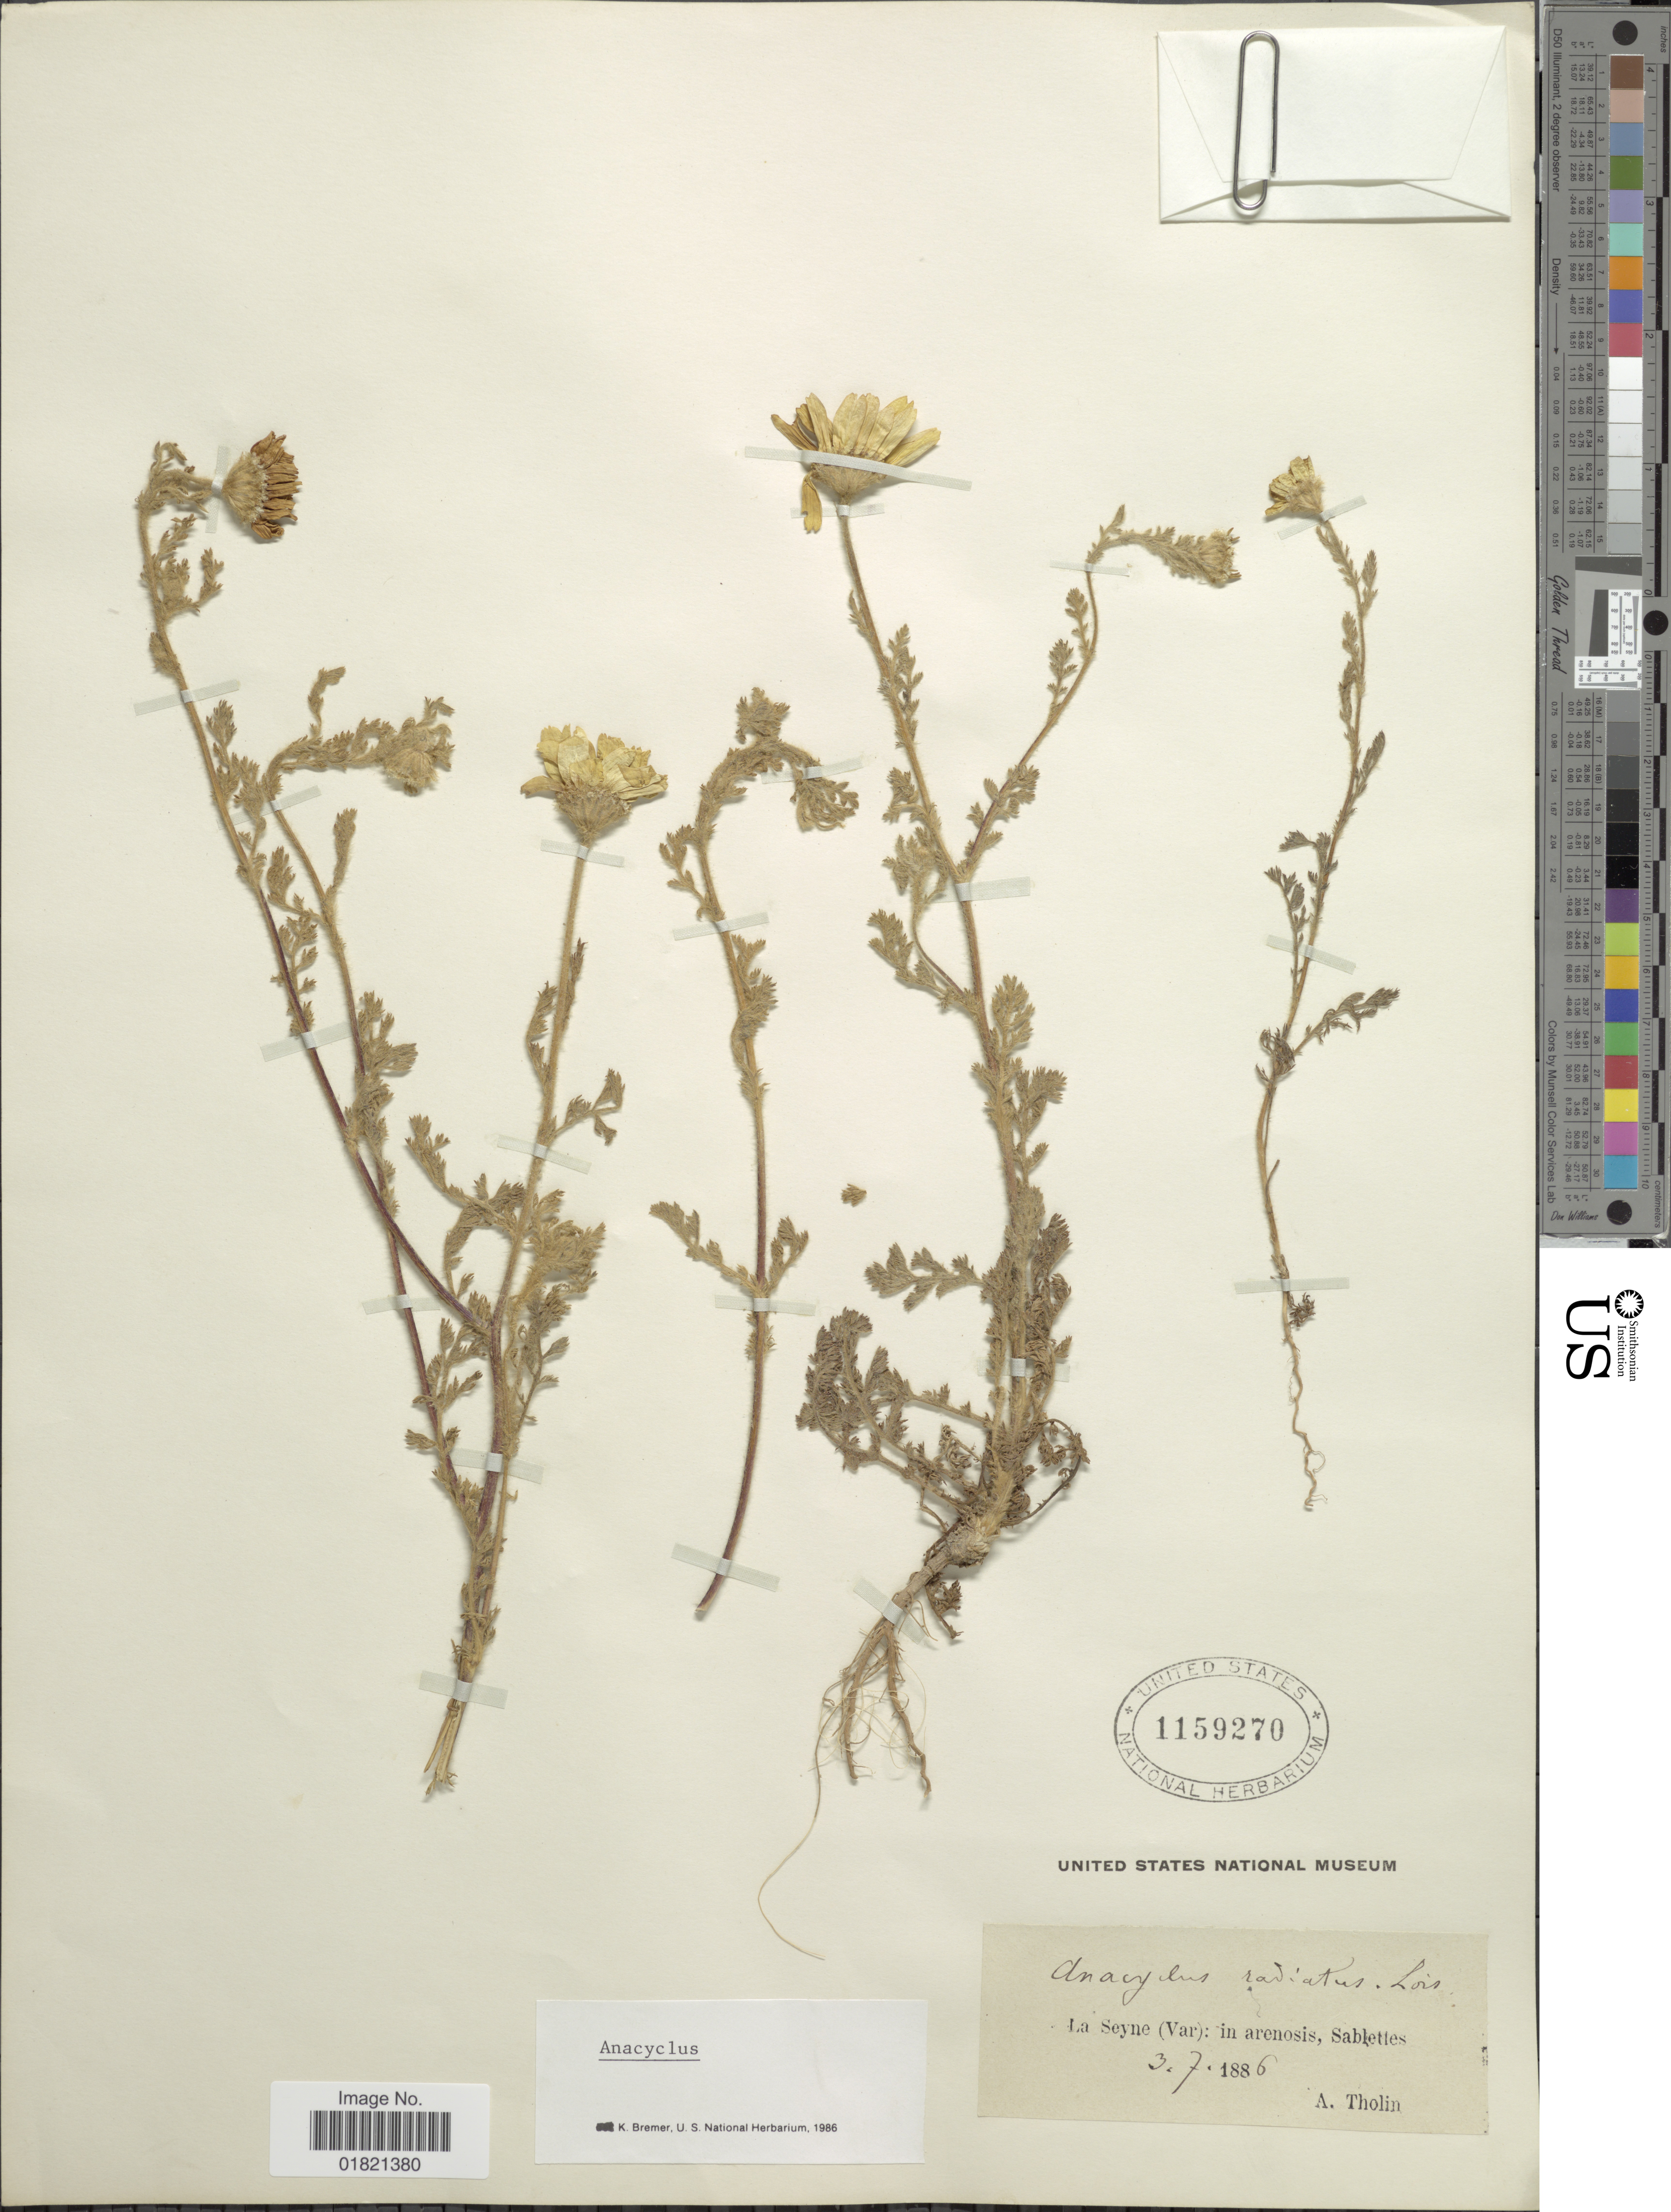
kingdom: Plantae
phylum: Tracheophyta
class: Magnoliopsida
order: Asterales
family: Asteraceae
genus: Anacyclus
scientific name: Anacyclus valentinus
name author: L.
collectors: A. Tholin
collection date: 1886-07-03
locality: La Seyne (Var): in arenosis, Sablettes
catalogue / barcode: US 1159270